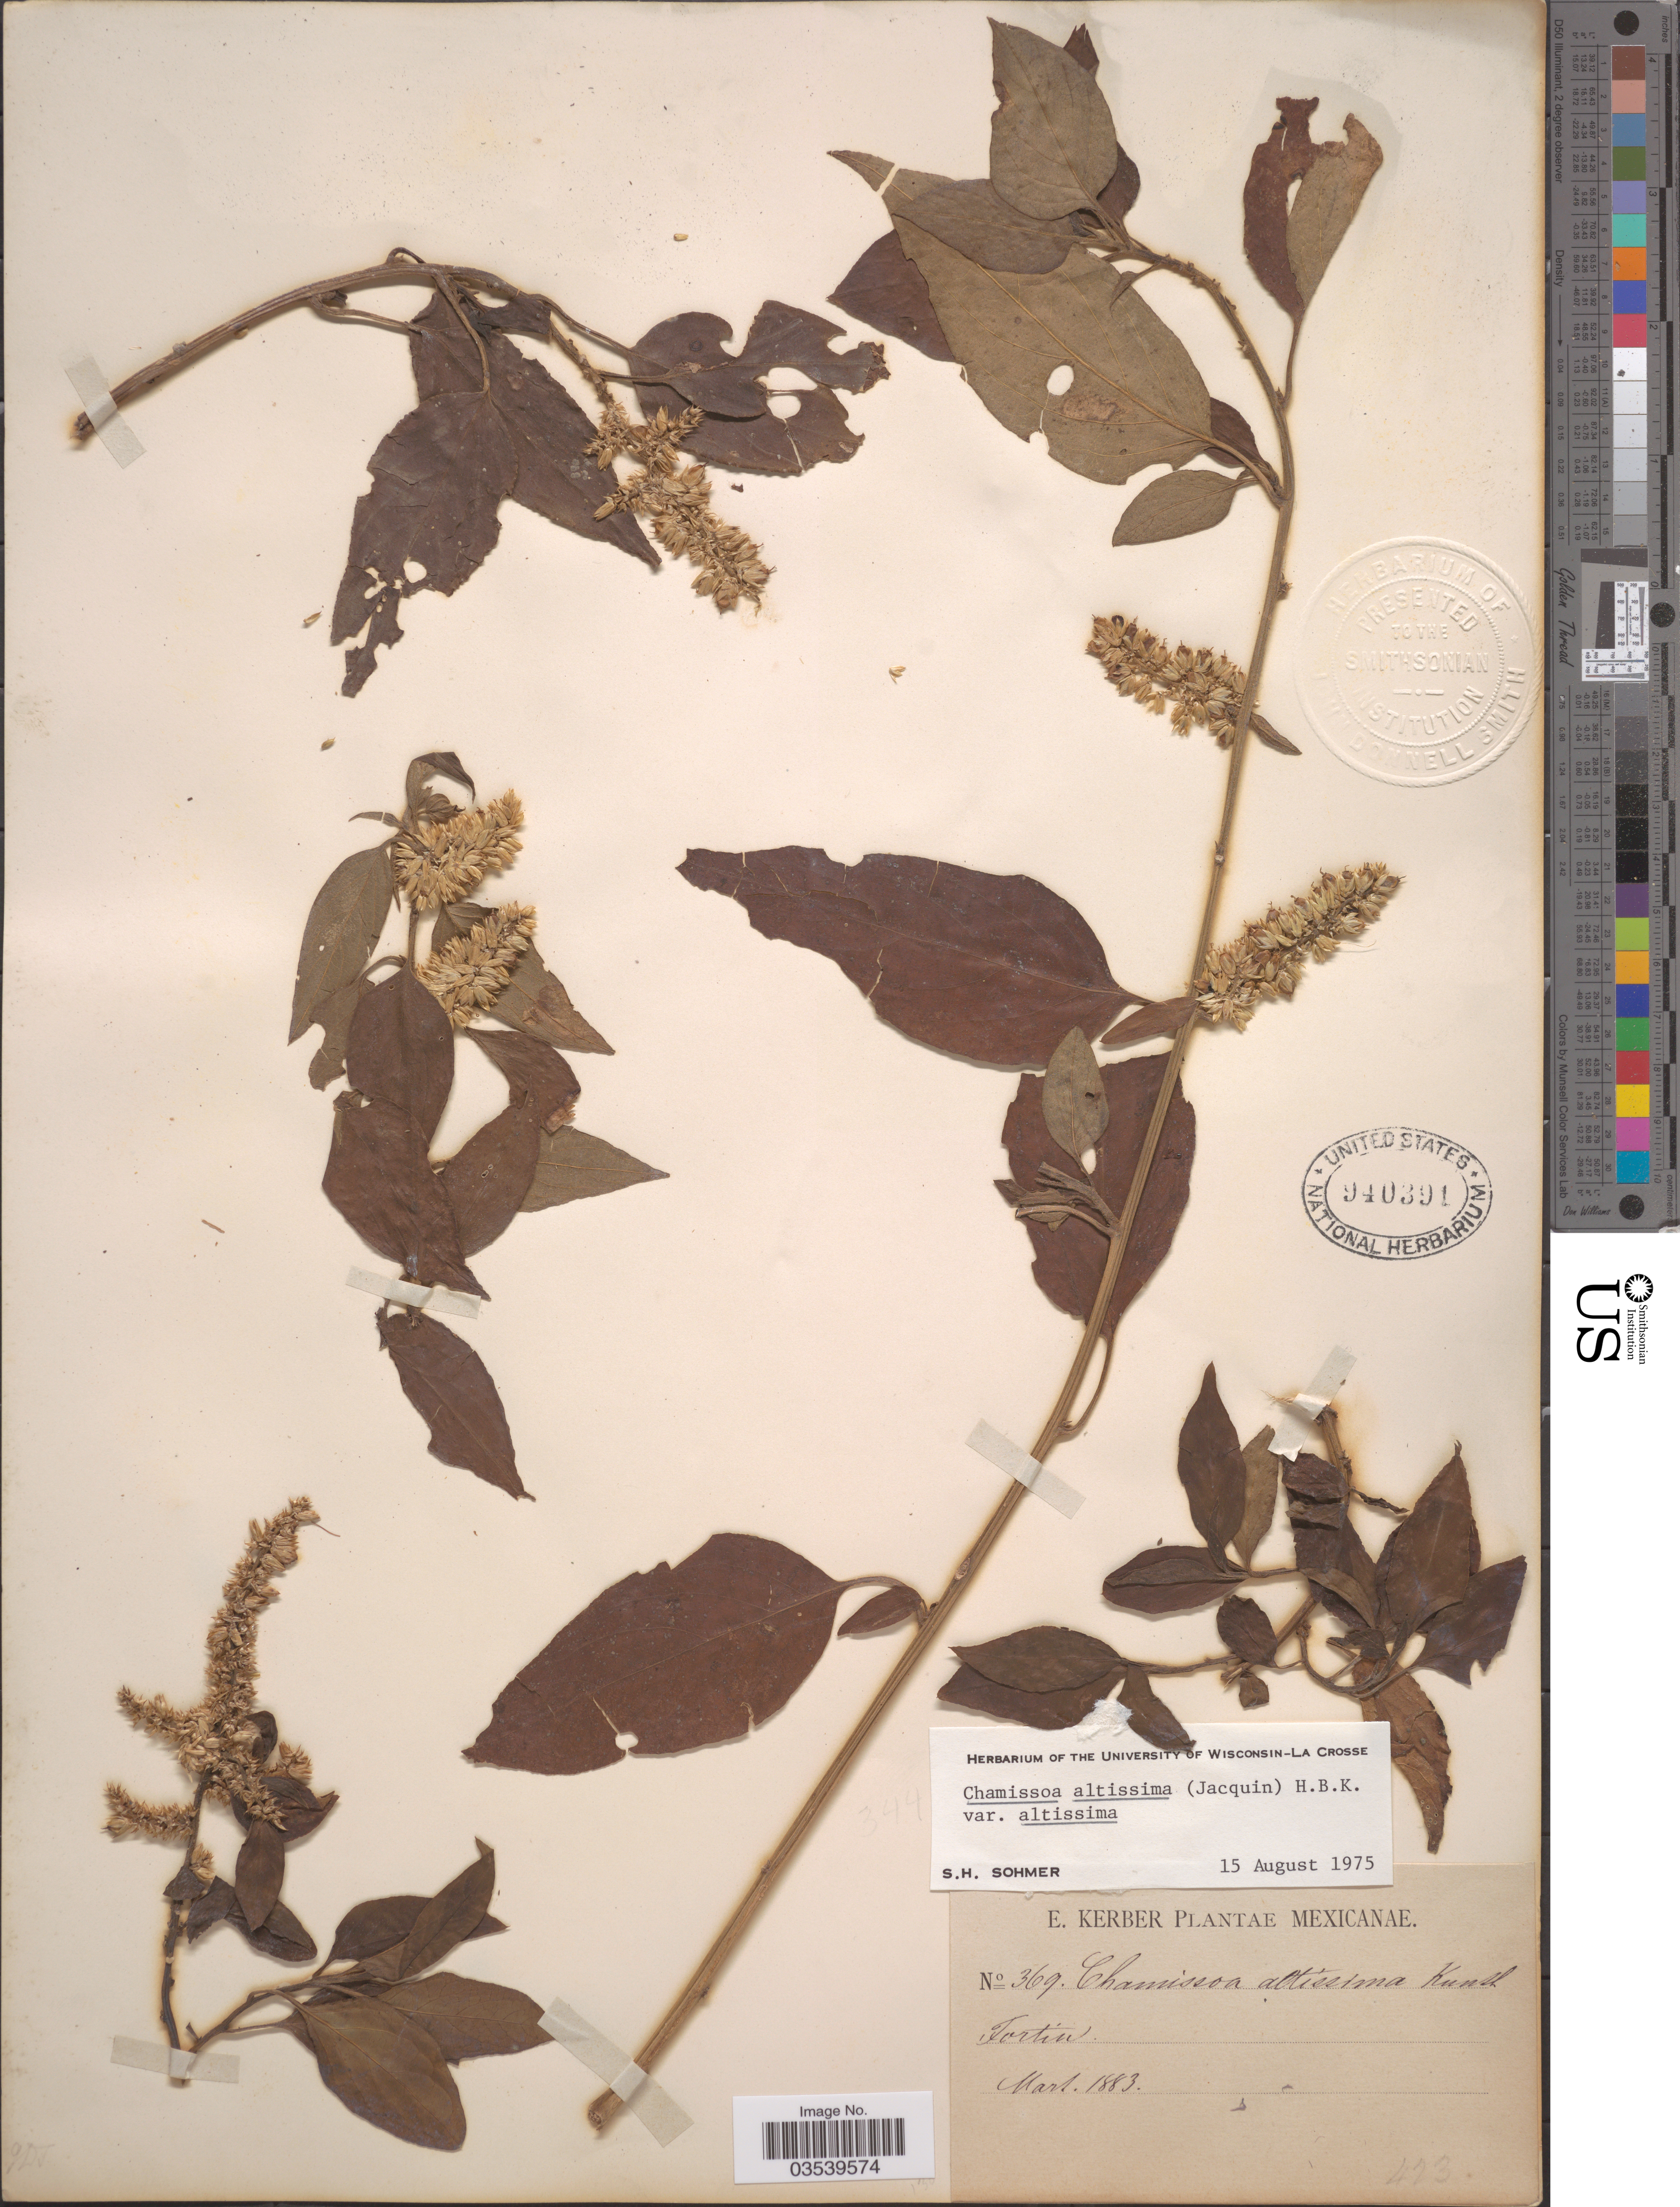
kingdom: Plantae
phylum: Tracheophyta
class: Magnoliopsida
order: Caryophyllales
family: Amaranthaceae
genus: Chamissoa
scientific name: Chamissoa altissima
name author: (Jacq.) Kunth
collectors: E. Kerber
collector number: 369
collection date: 1883-03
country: Mexico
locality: Fortin.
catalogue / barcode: US 940391